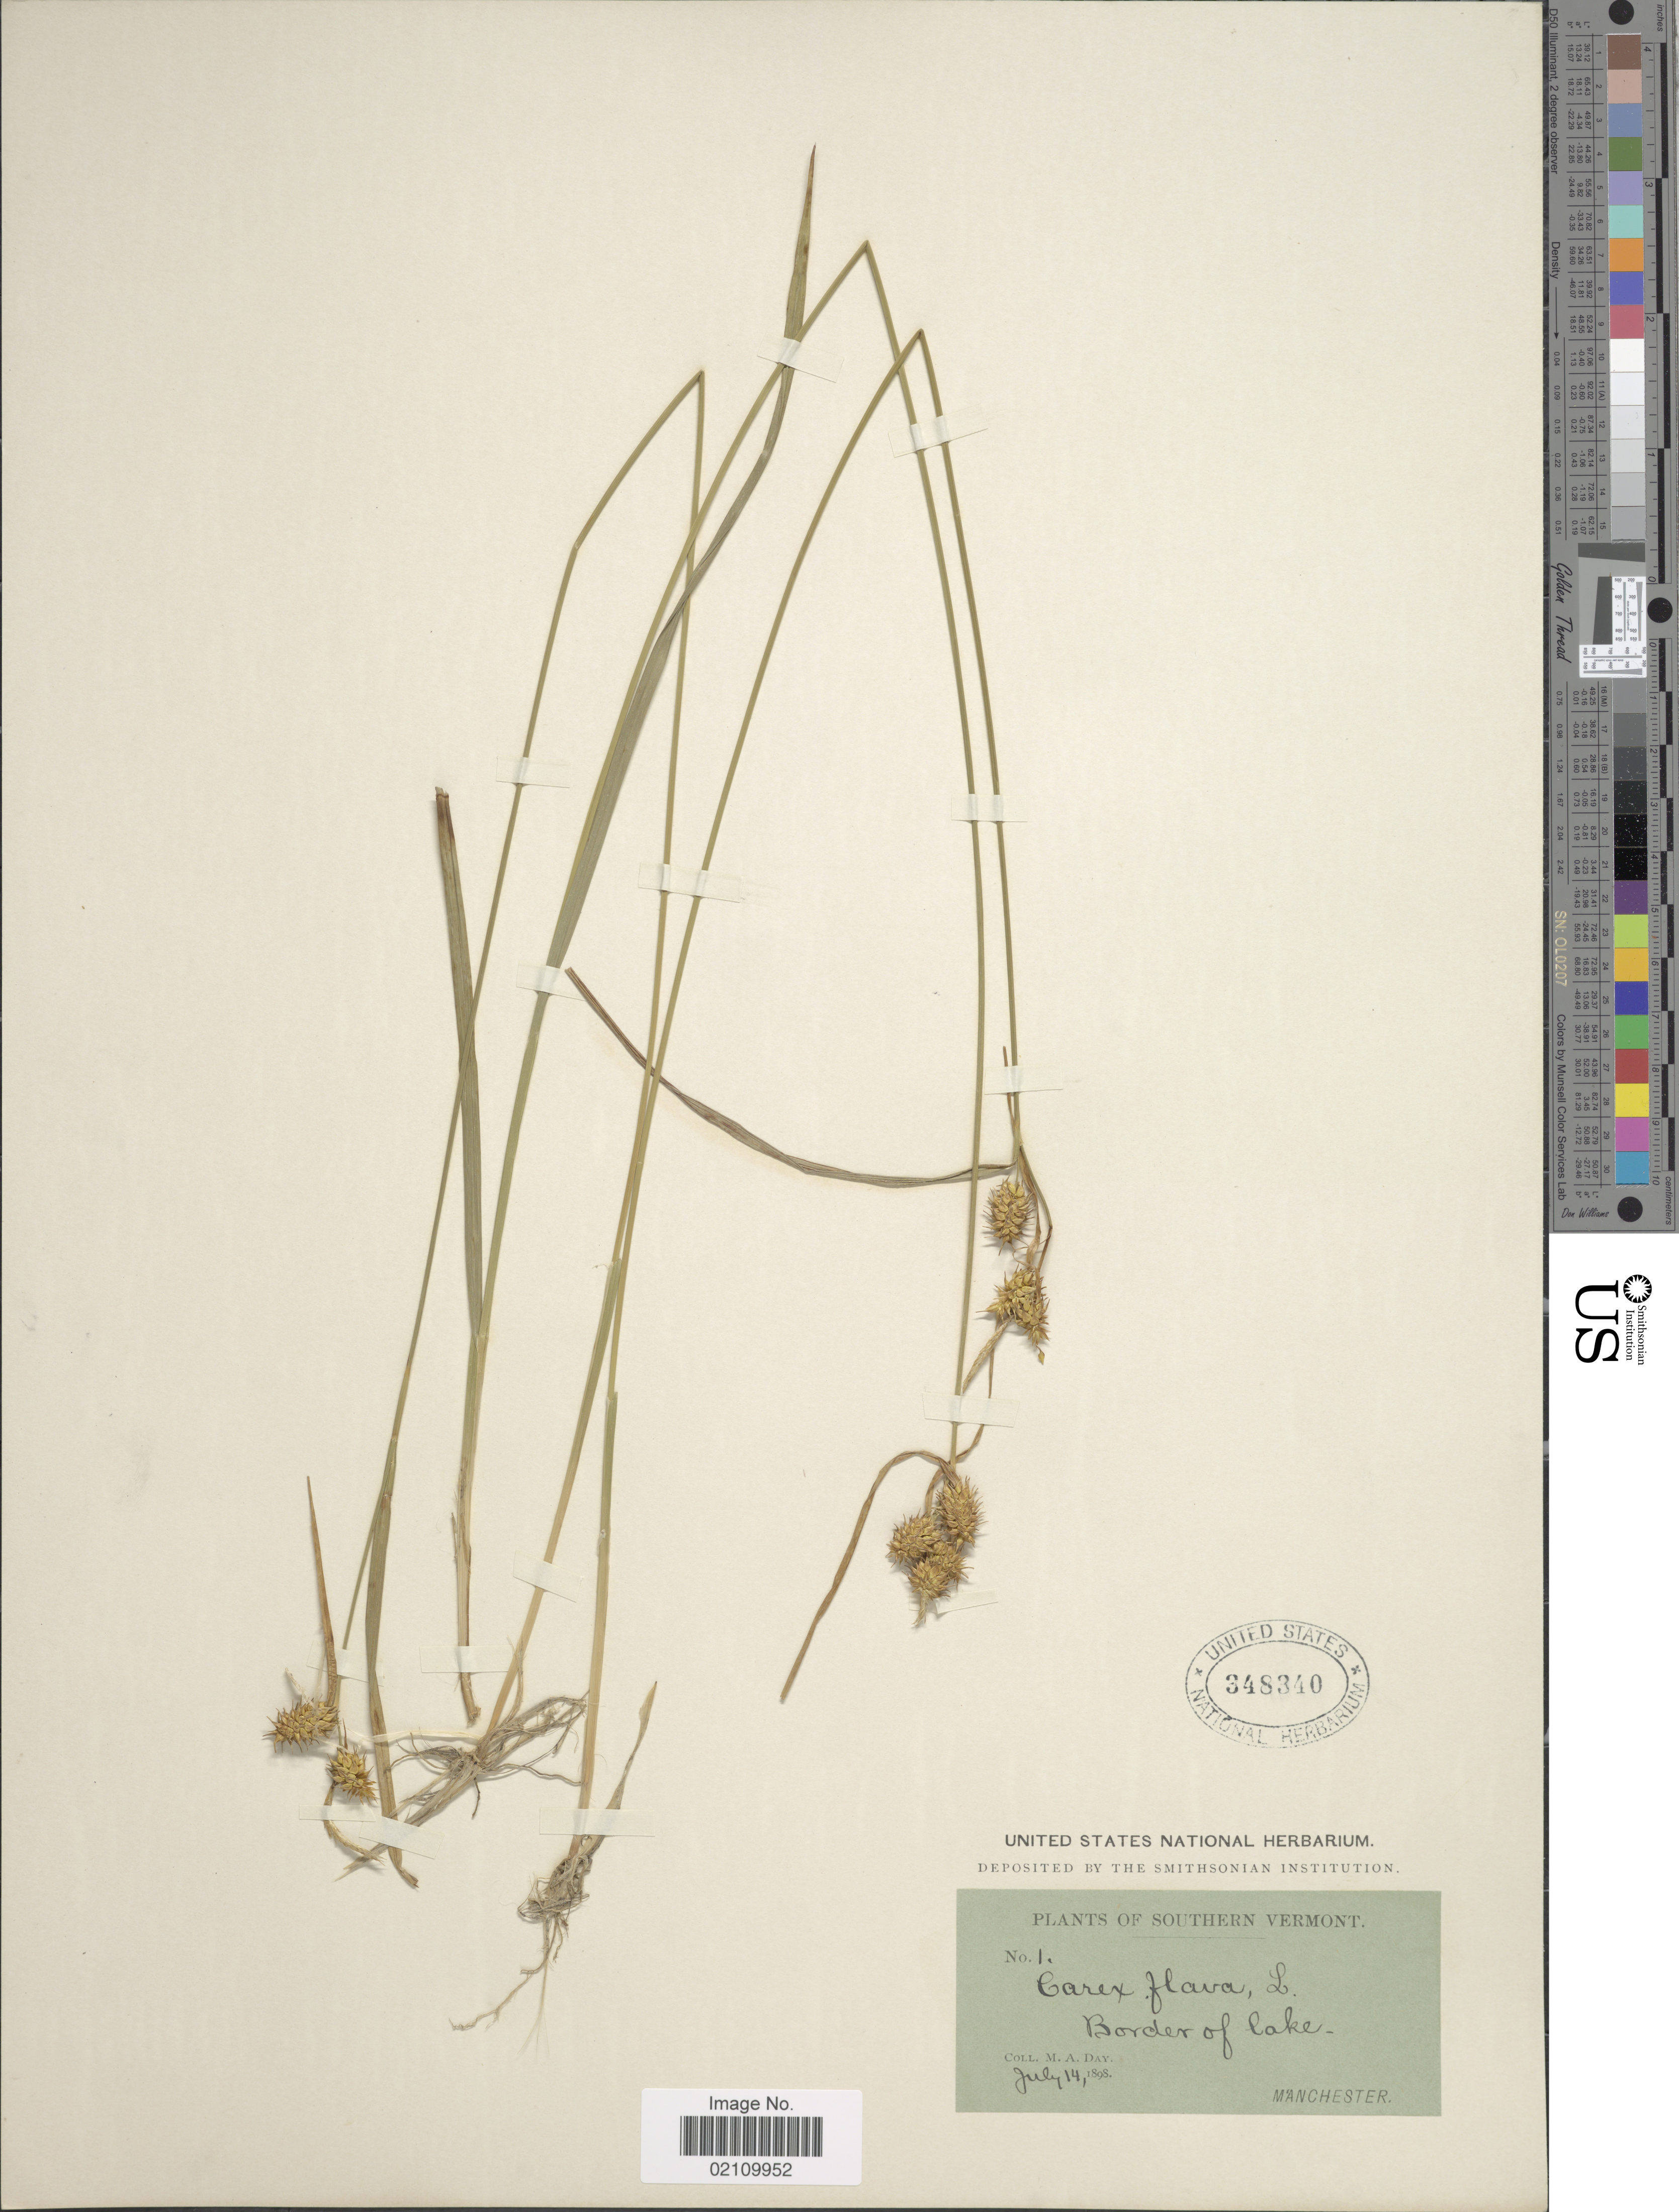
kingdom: Plantae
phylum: Tracheophyta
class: Liliopsida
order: Poales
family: Cyperaceae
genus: Carex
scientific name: Carex flava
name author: L.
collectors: M. Day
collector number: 1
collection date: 1898-07-14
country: United States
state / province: Vermont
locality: Southern Vermont. Border of lake. Manchester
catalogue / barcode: US 348340